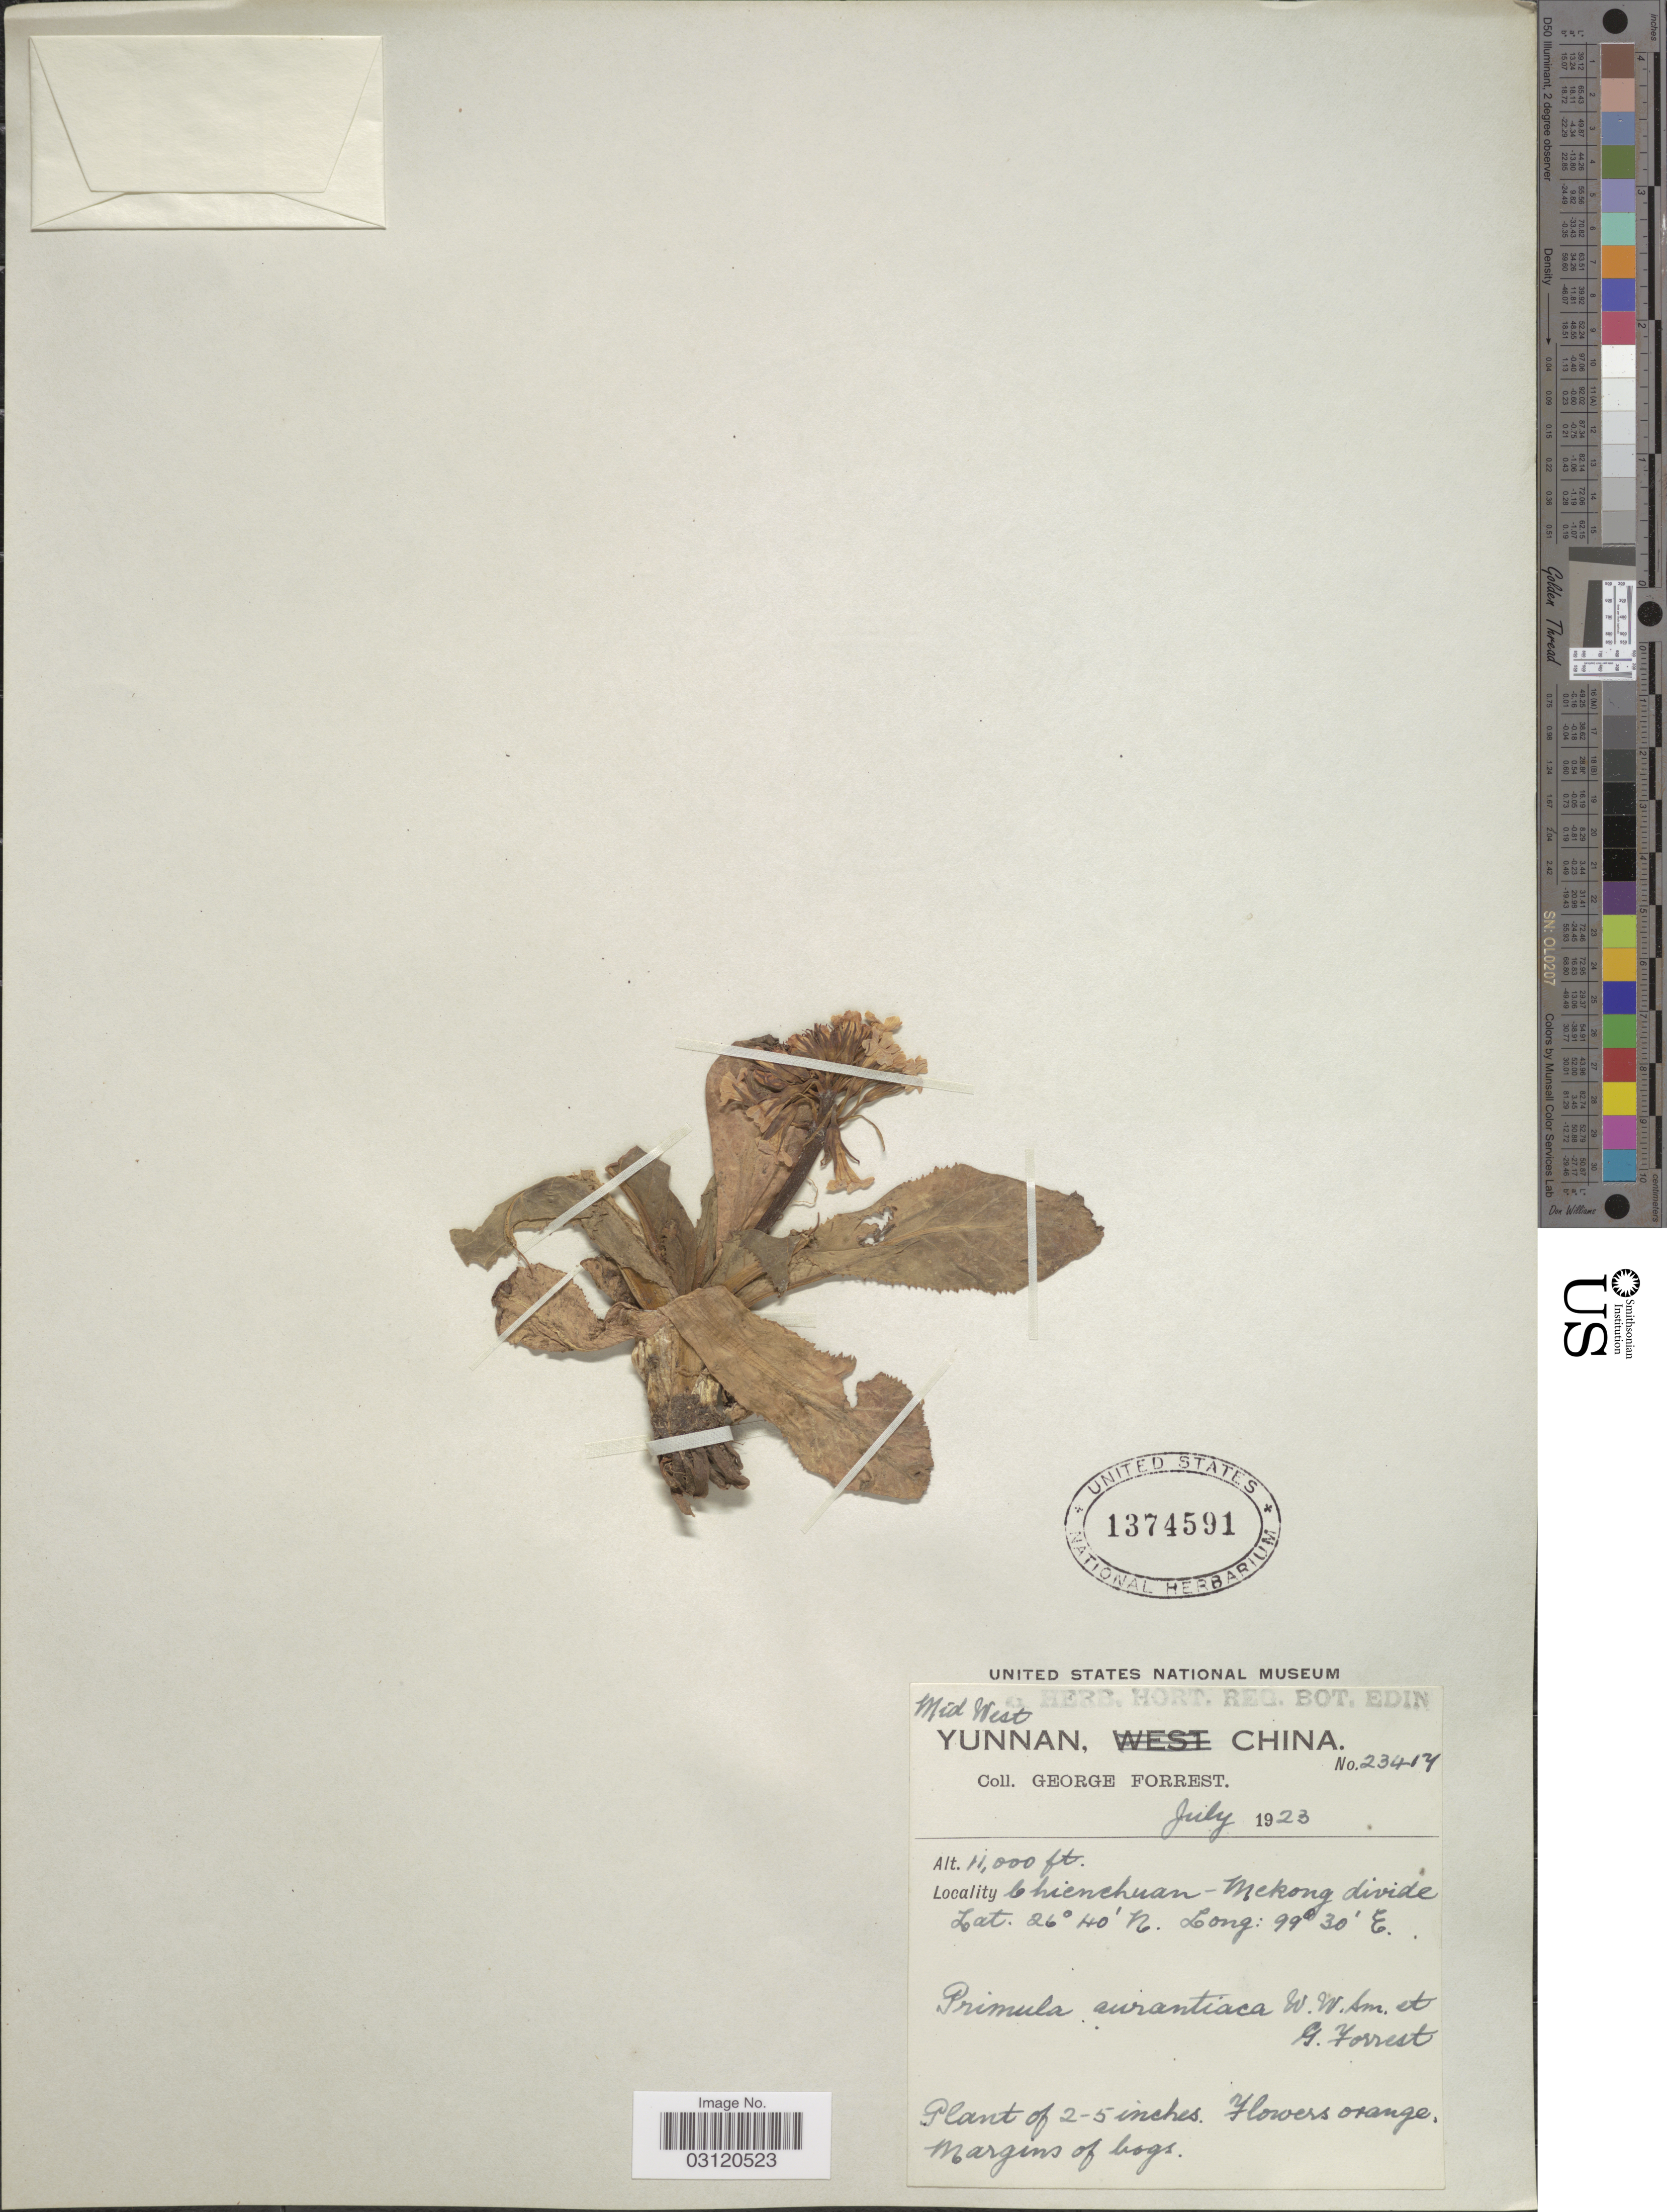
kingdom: Plantae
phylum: Tracheophyta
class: Magnoliopsida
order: Ericales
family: Primulaceae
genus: Primula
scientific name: Primula aurantiaca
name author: W.W. Sm. & Forrest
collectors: G. Forrest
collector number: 23417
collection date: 1923-07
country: China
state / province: Yunnan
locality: Mid West Yunnan. Chienchuan-Mekong divide.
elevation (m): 3353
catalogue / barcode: US 1374591